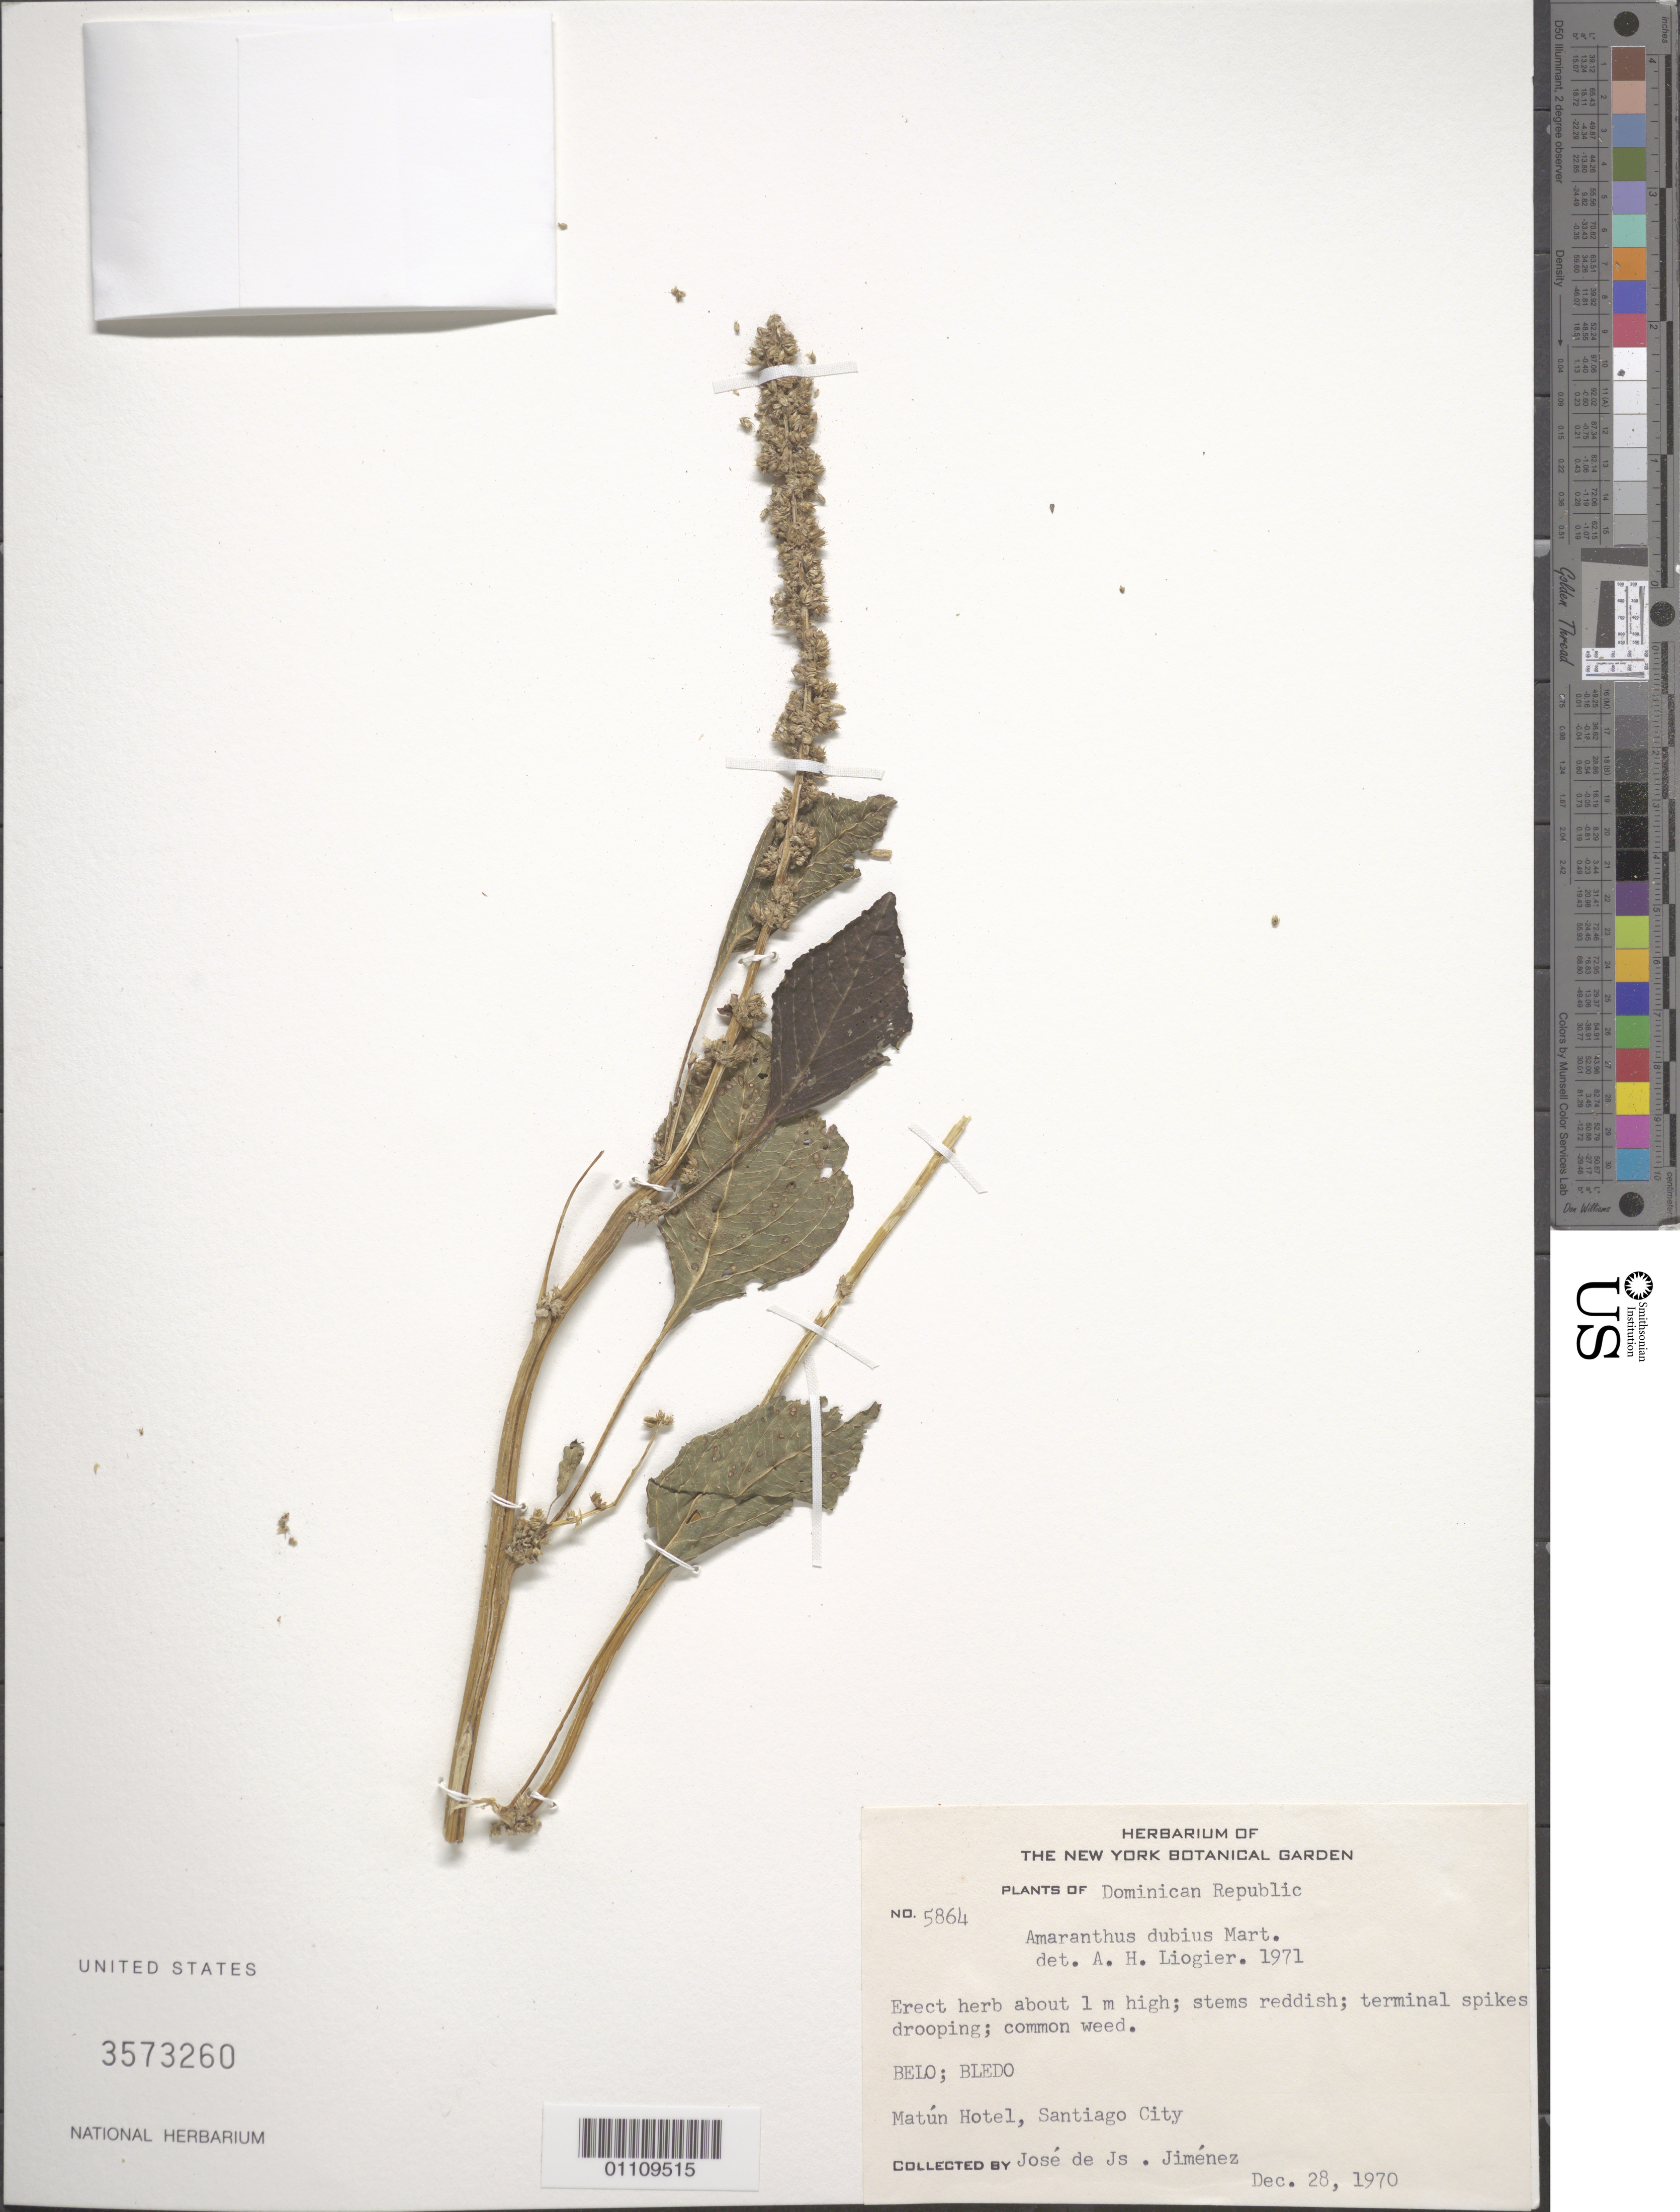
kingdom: Plantae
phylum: Tracheophyta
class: Magnoliopsida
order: Caryophyllales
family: Amaranthaceae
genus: Amaranthus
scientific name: Amaranthus dubius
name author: Mart. ex Thell.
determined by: Liogier, Alain H.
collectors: J. J. Jiménez Almonte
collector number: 5864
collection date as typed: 28 Dec 1970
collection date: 1970-12-28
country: Dominican Republic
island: Hispaniola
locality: Hotel Matún, Santiago City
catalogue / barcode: US 3573260